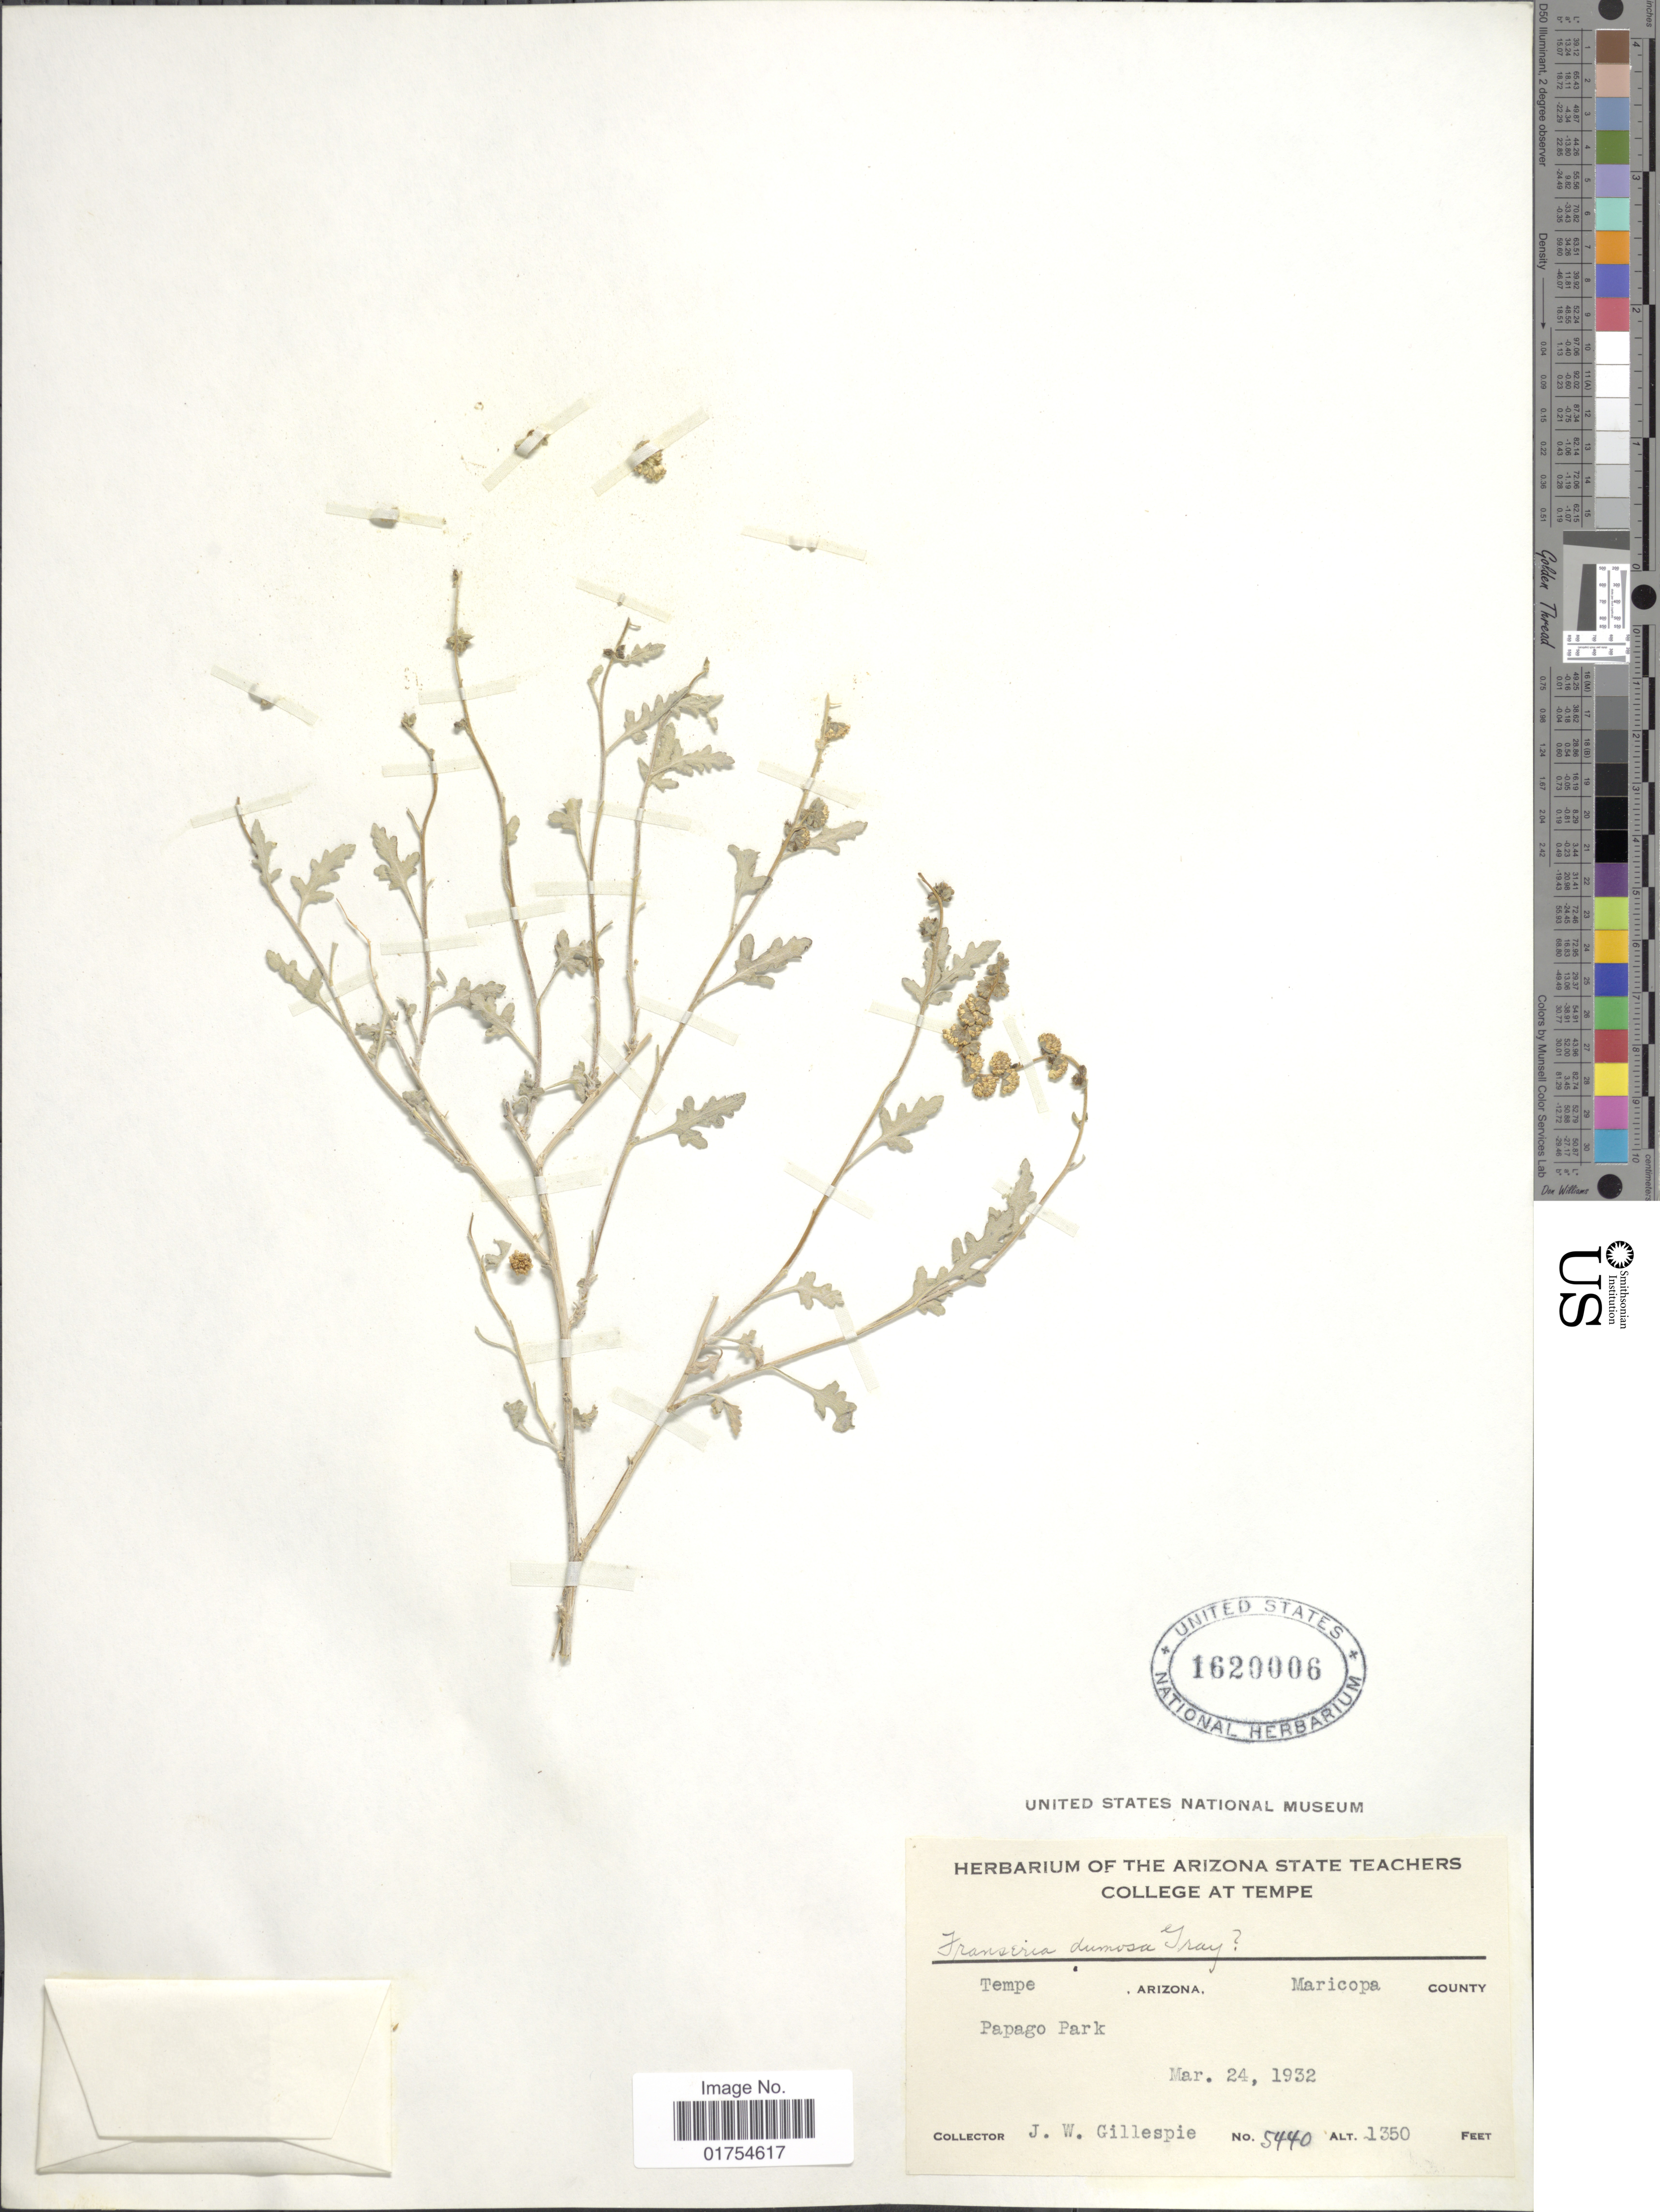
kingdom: Plantae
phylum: Tracheophyta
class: Magnoliopsida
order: Asterales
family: Asteraceae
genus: Franseria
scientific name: Franseria dumosa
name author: A. Gray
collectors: J. W. Gillespie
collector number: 5440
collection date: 1932-03-24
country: United States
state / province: Arizona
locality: Tempe, Maricopa County, Papago Park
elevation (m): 411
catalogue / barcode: US 1620006